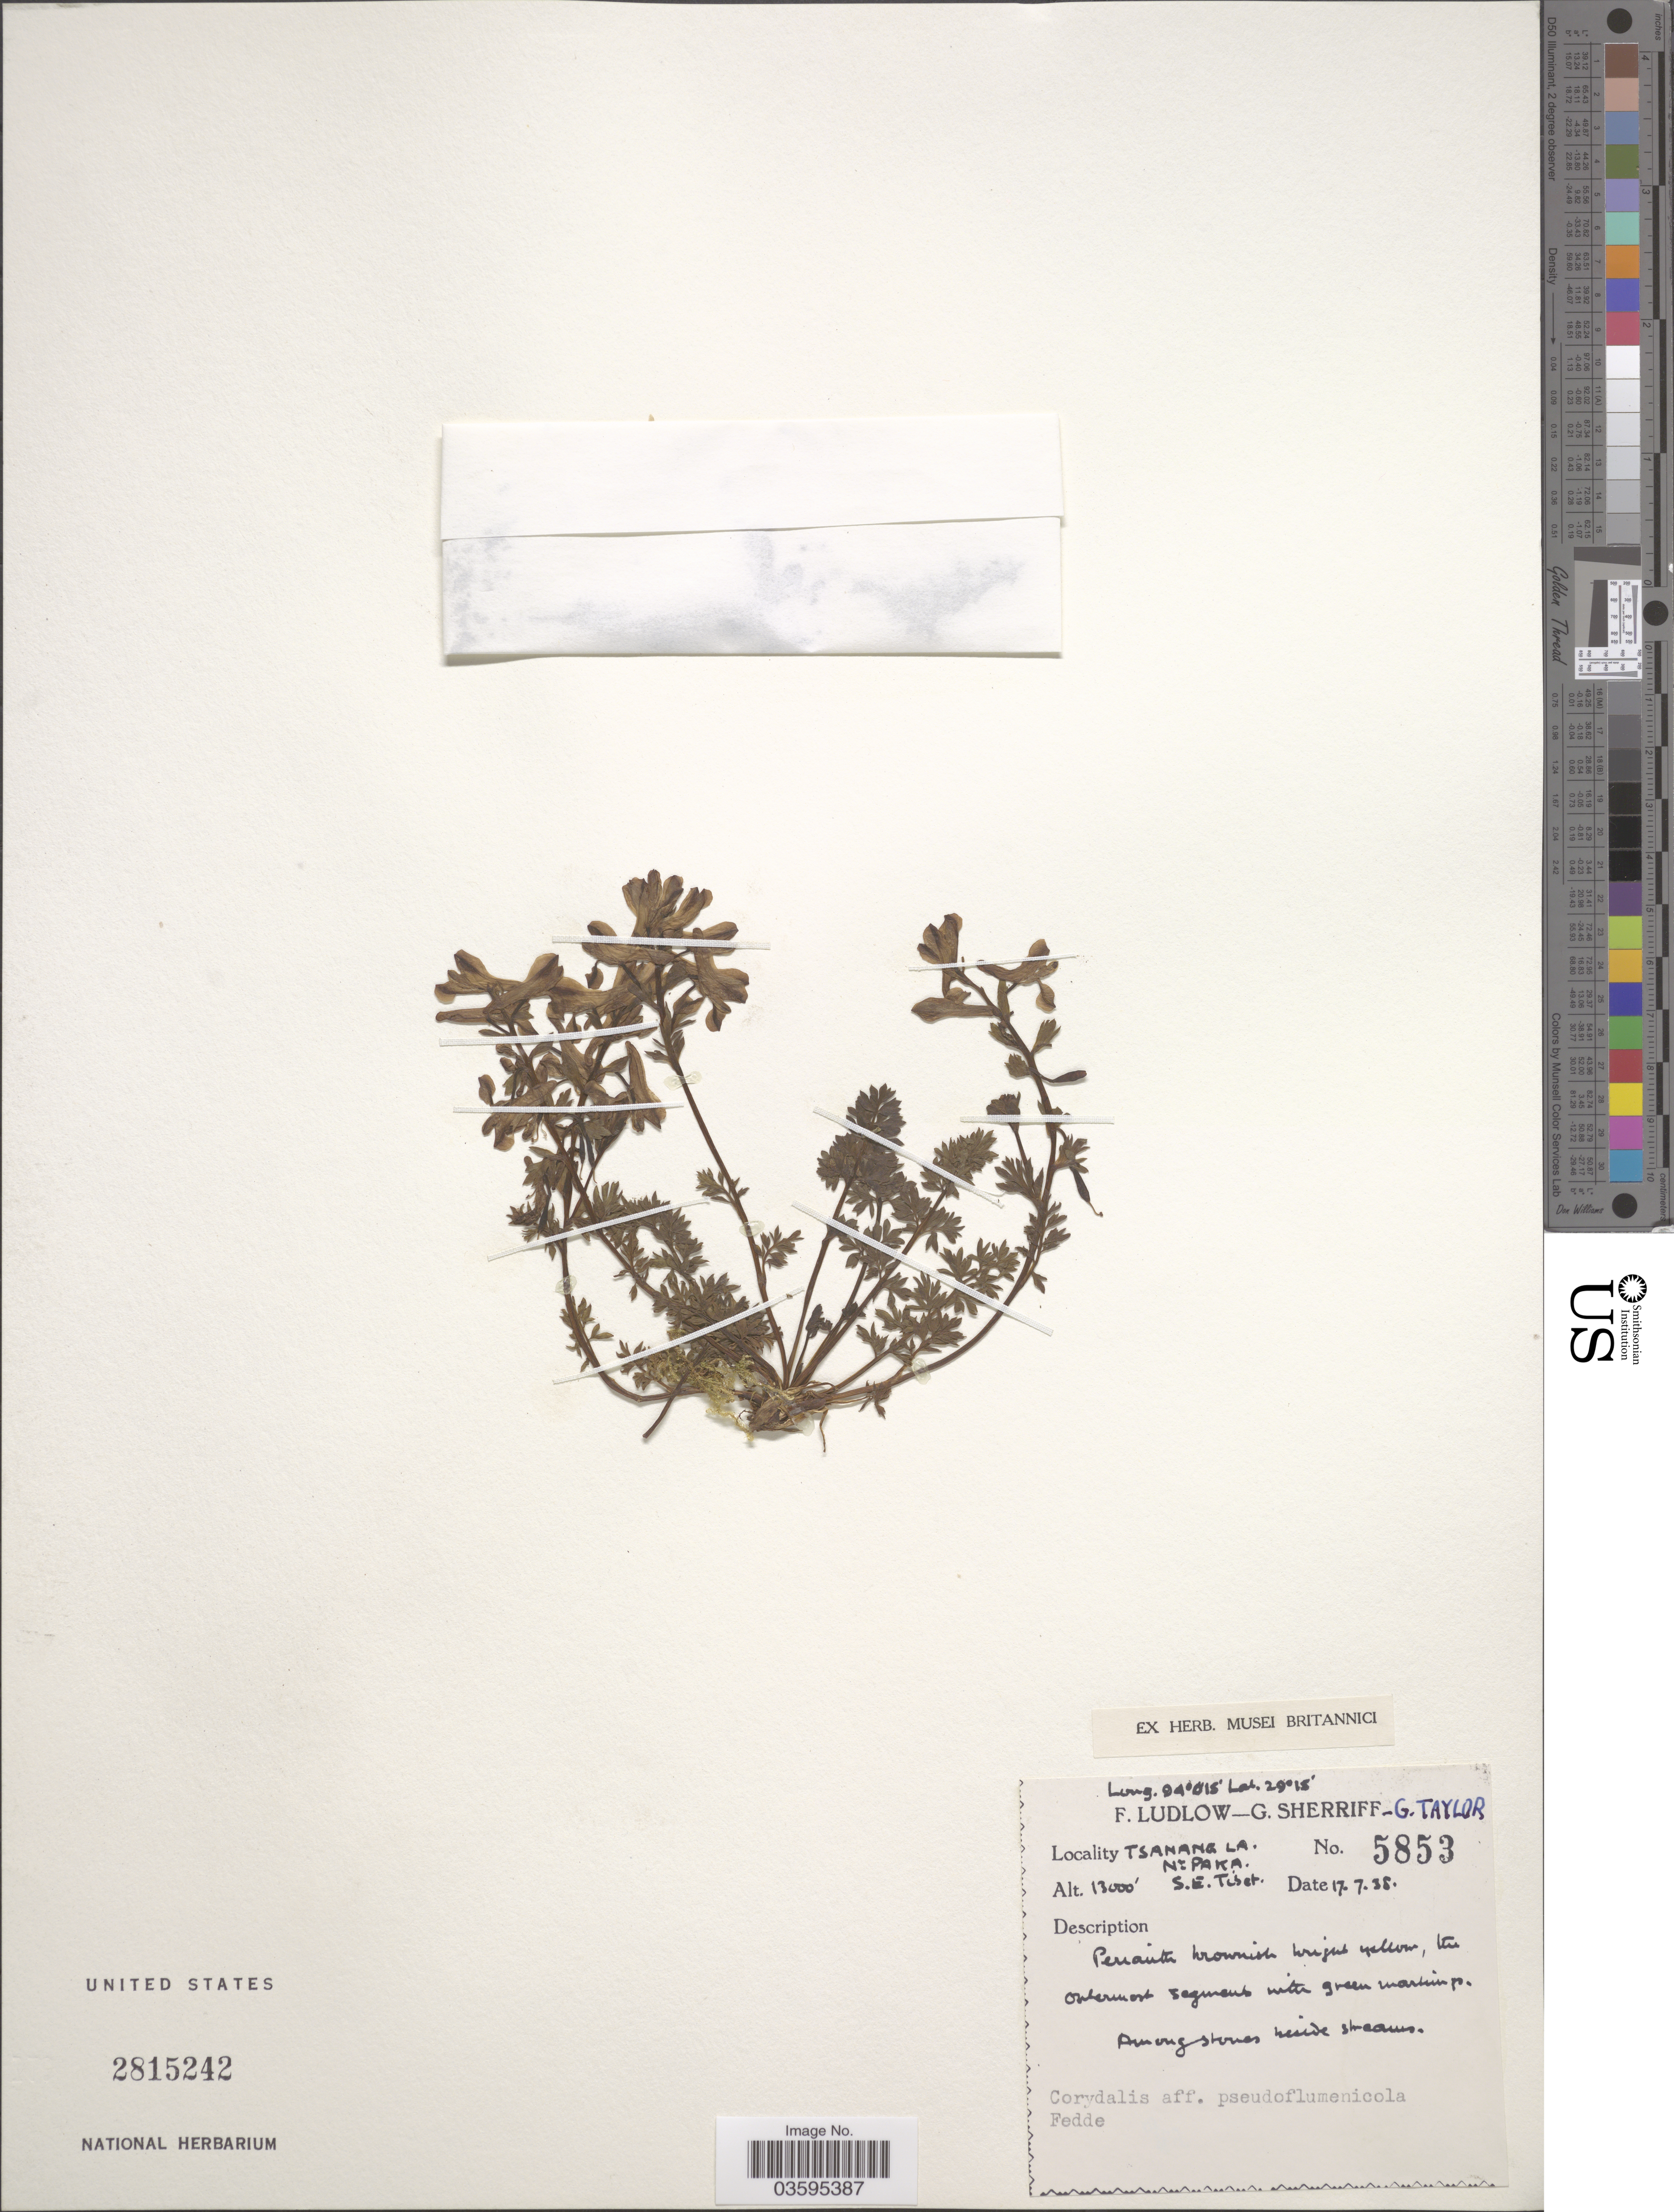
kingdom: Plantae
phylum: Tracheophyta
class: Magnoliopsida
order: Ranunculales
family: Papaveraceae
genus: Corydalis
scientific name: Corydalis pseudofluminicola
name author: Fedde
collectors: F. Ludlow, G. Sherriff & G. Taylor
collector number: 5853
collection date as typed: Transcribed d/m/y: 17/7/35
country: China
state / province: Xizang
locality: Tsanang [interpreted] la. Nipaka [interpreted]. S.E. Tibet.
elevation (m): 3962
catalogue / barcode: US 2815242